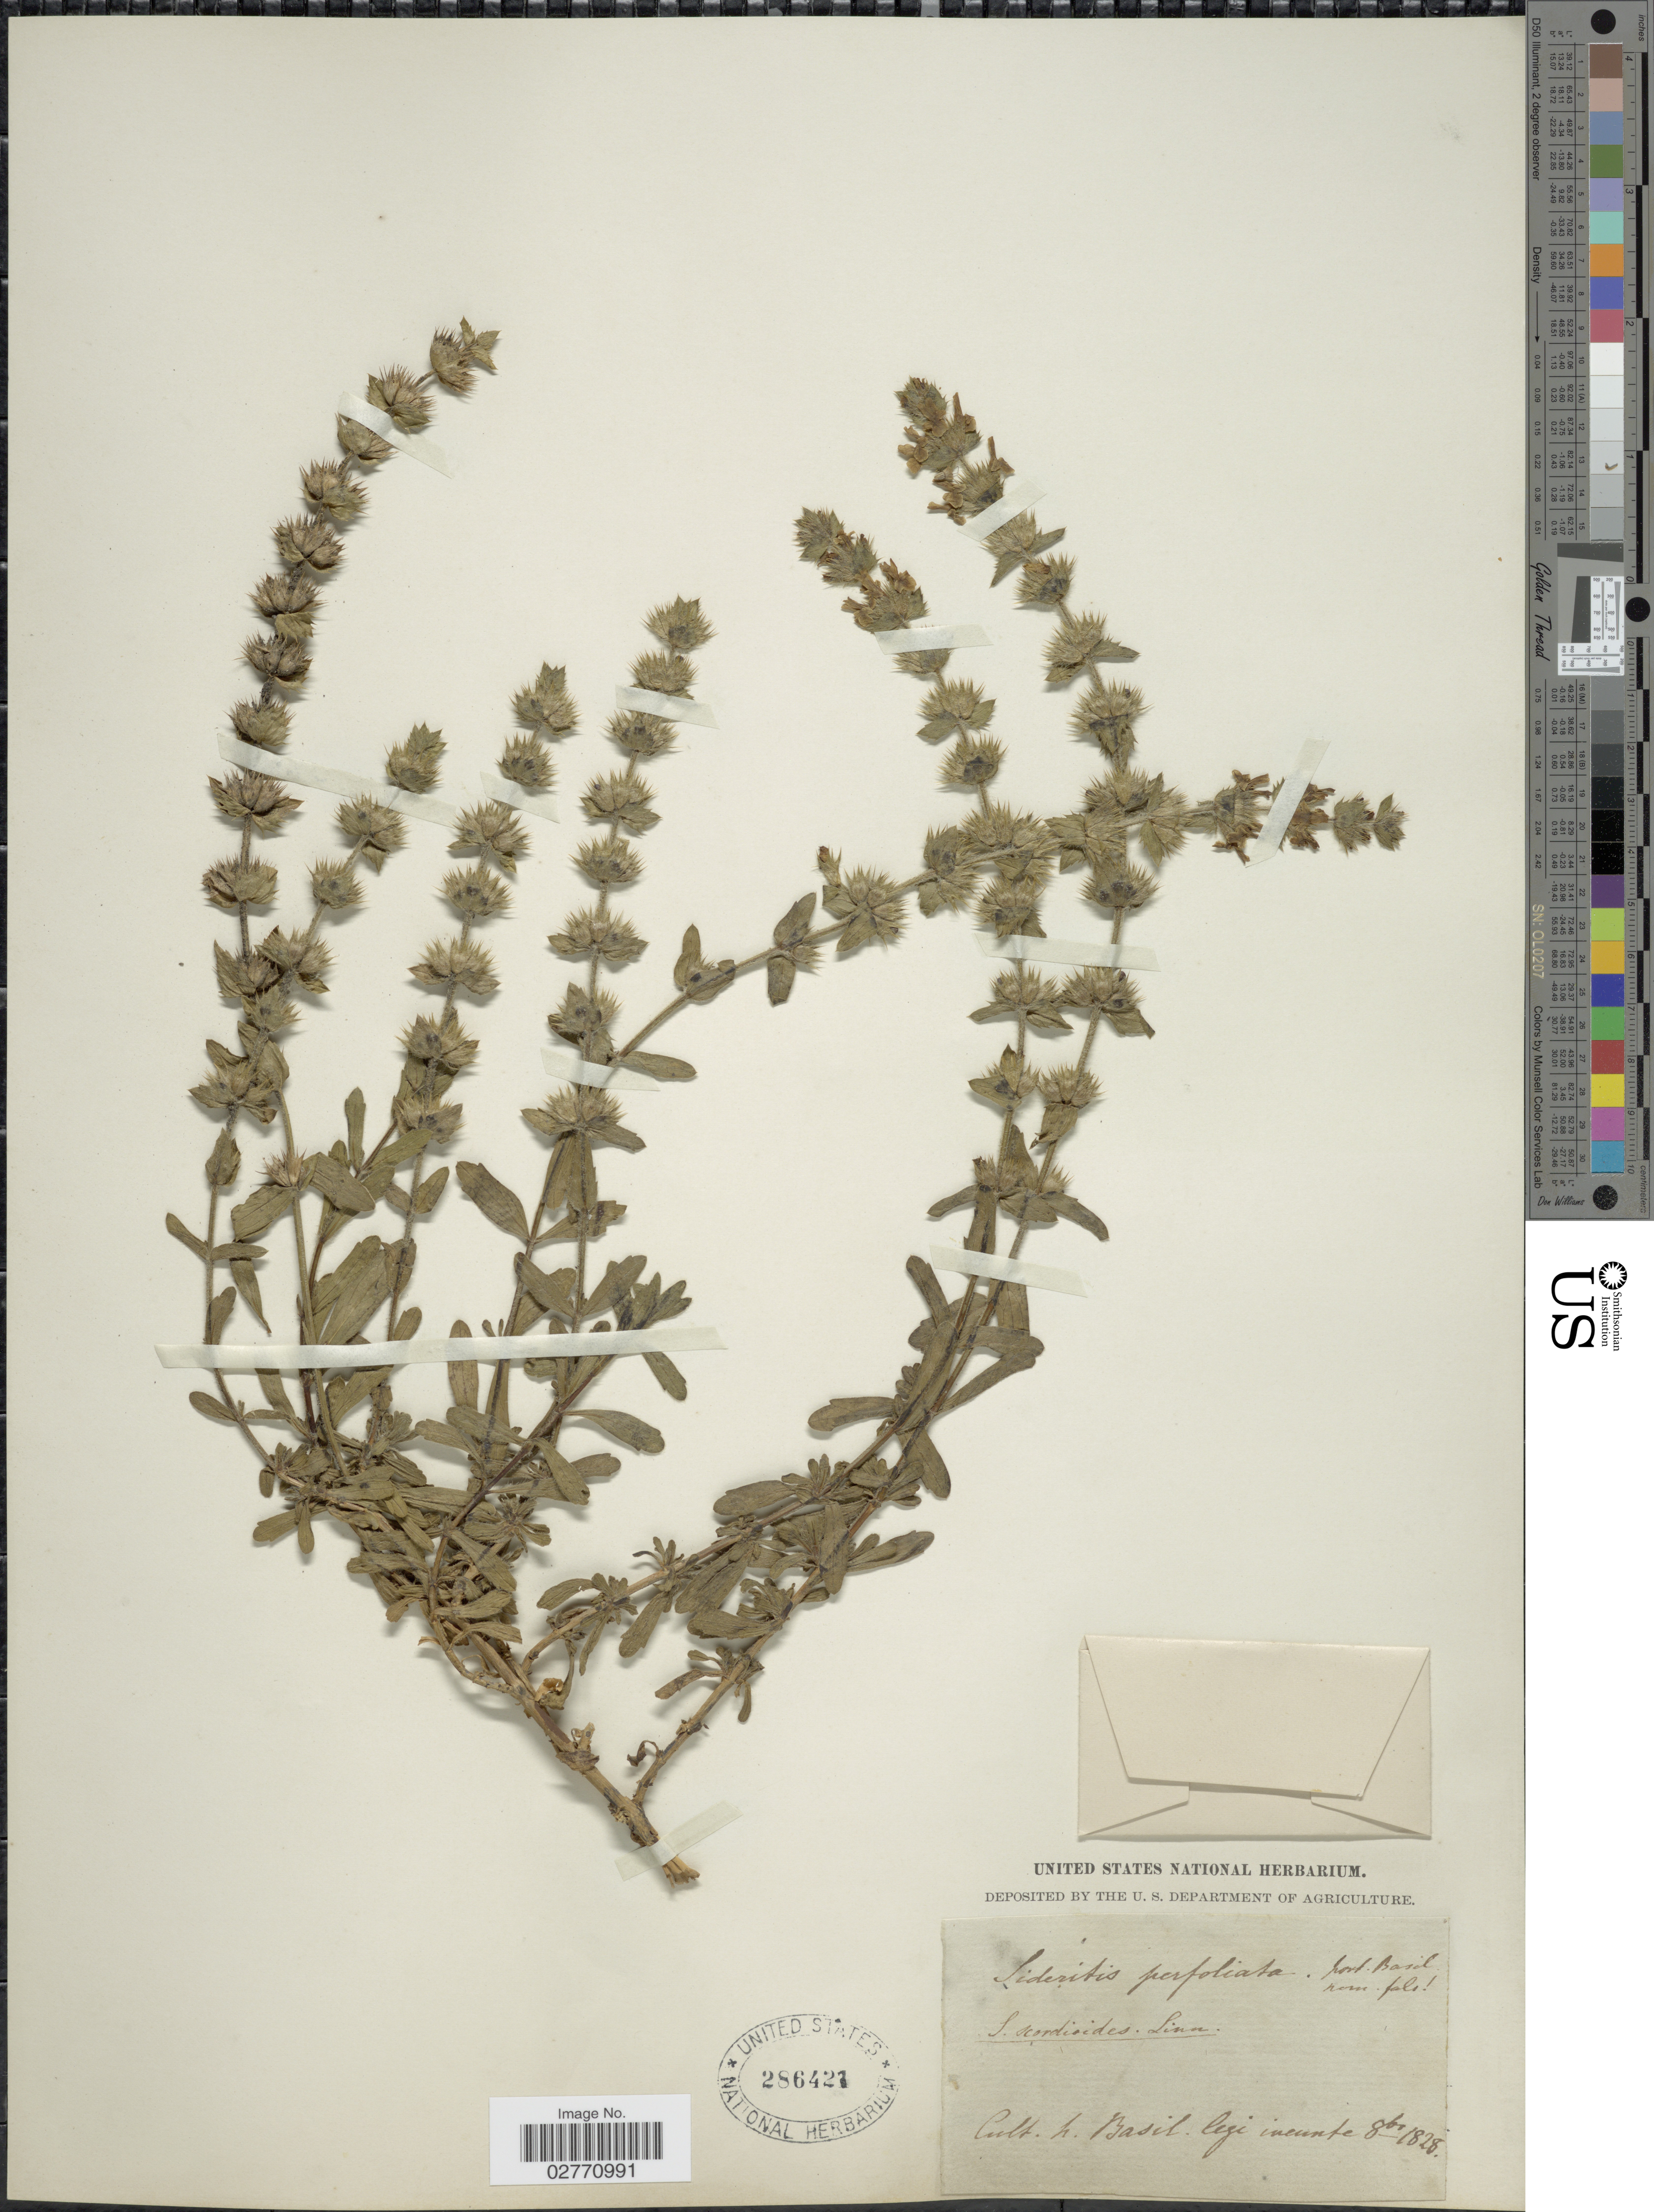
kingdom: Plantae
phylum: Tracheophyta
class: Magnoliopsida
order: Lamiales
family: Lamiaceae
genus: Sideritis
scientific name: Sideritis perfoliata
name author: L.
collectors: ex herb. United States National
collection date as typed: ineunte 8br 1828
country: Switzerland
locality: Cult. h. Basil.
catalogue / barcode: US 286421